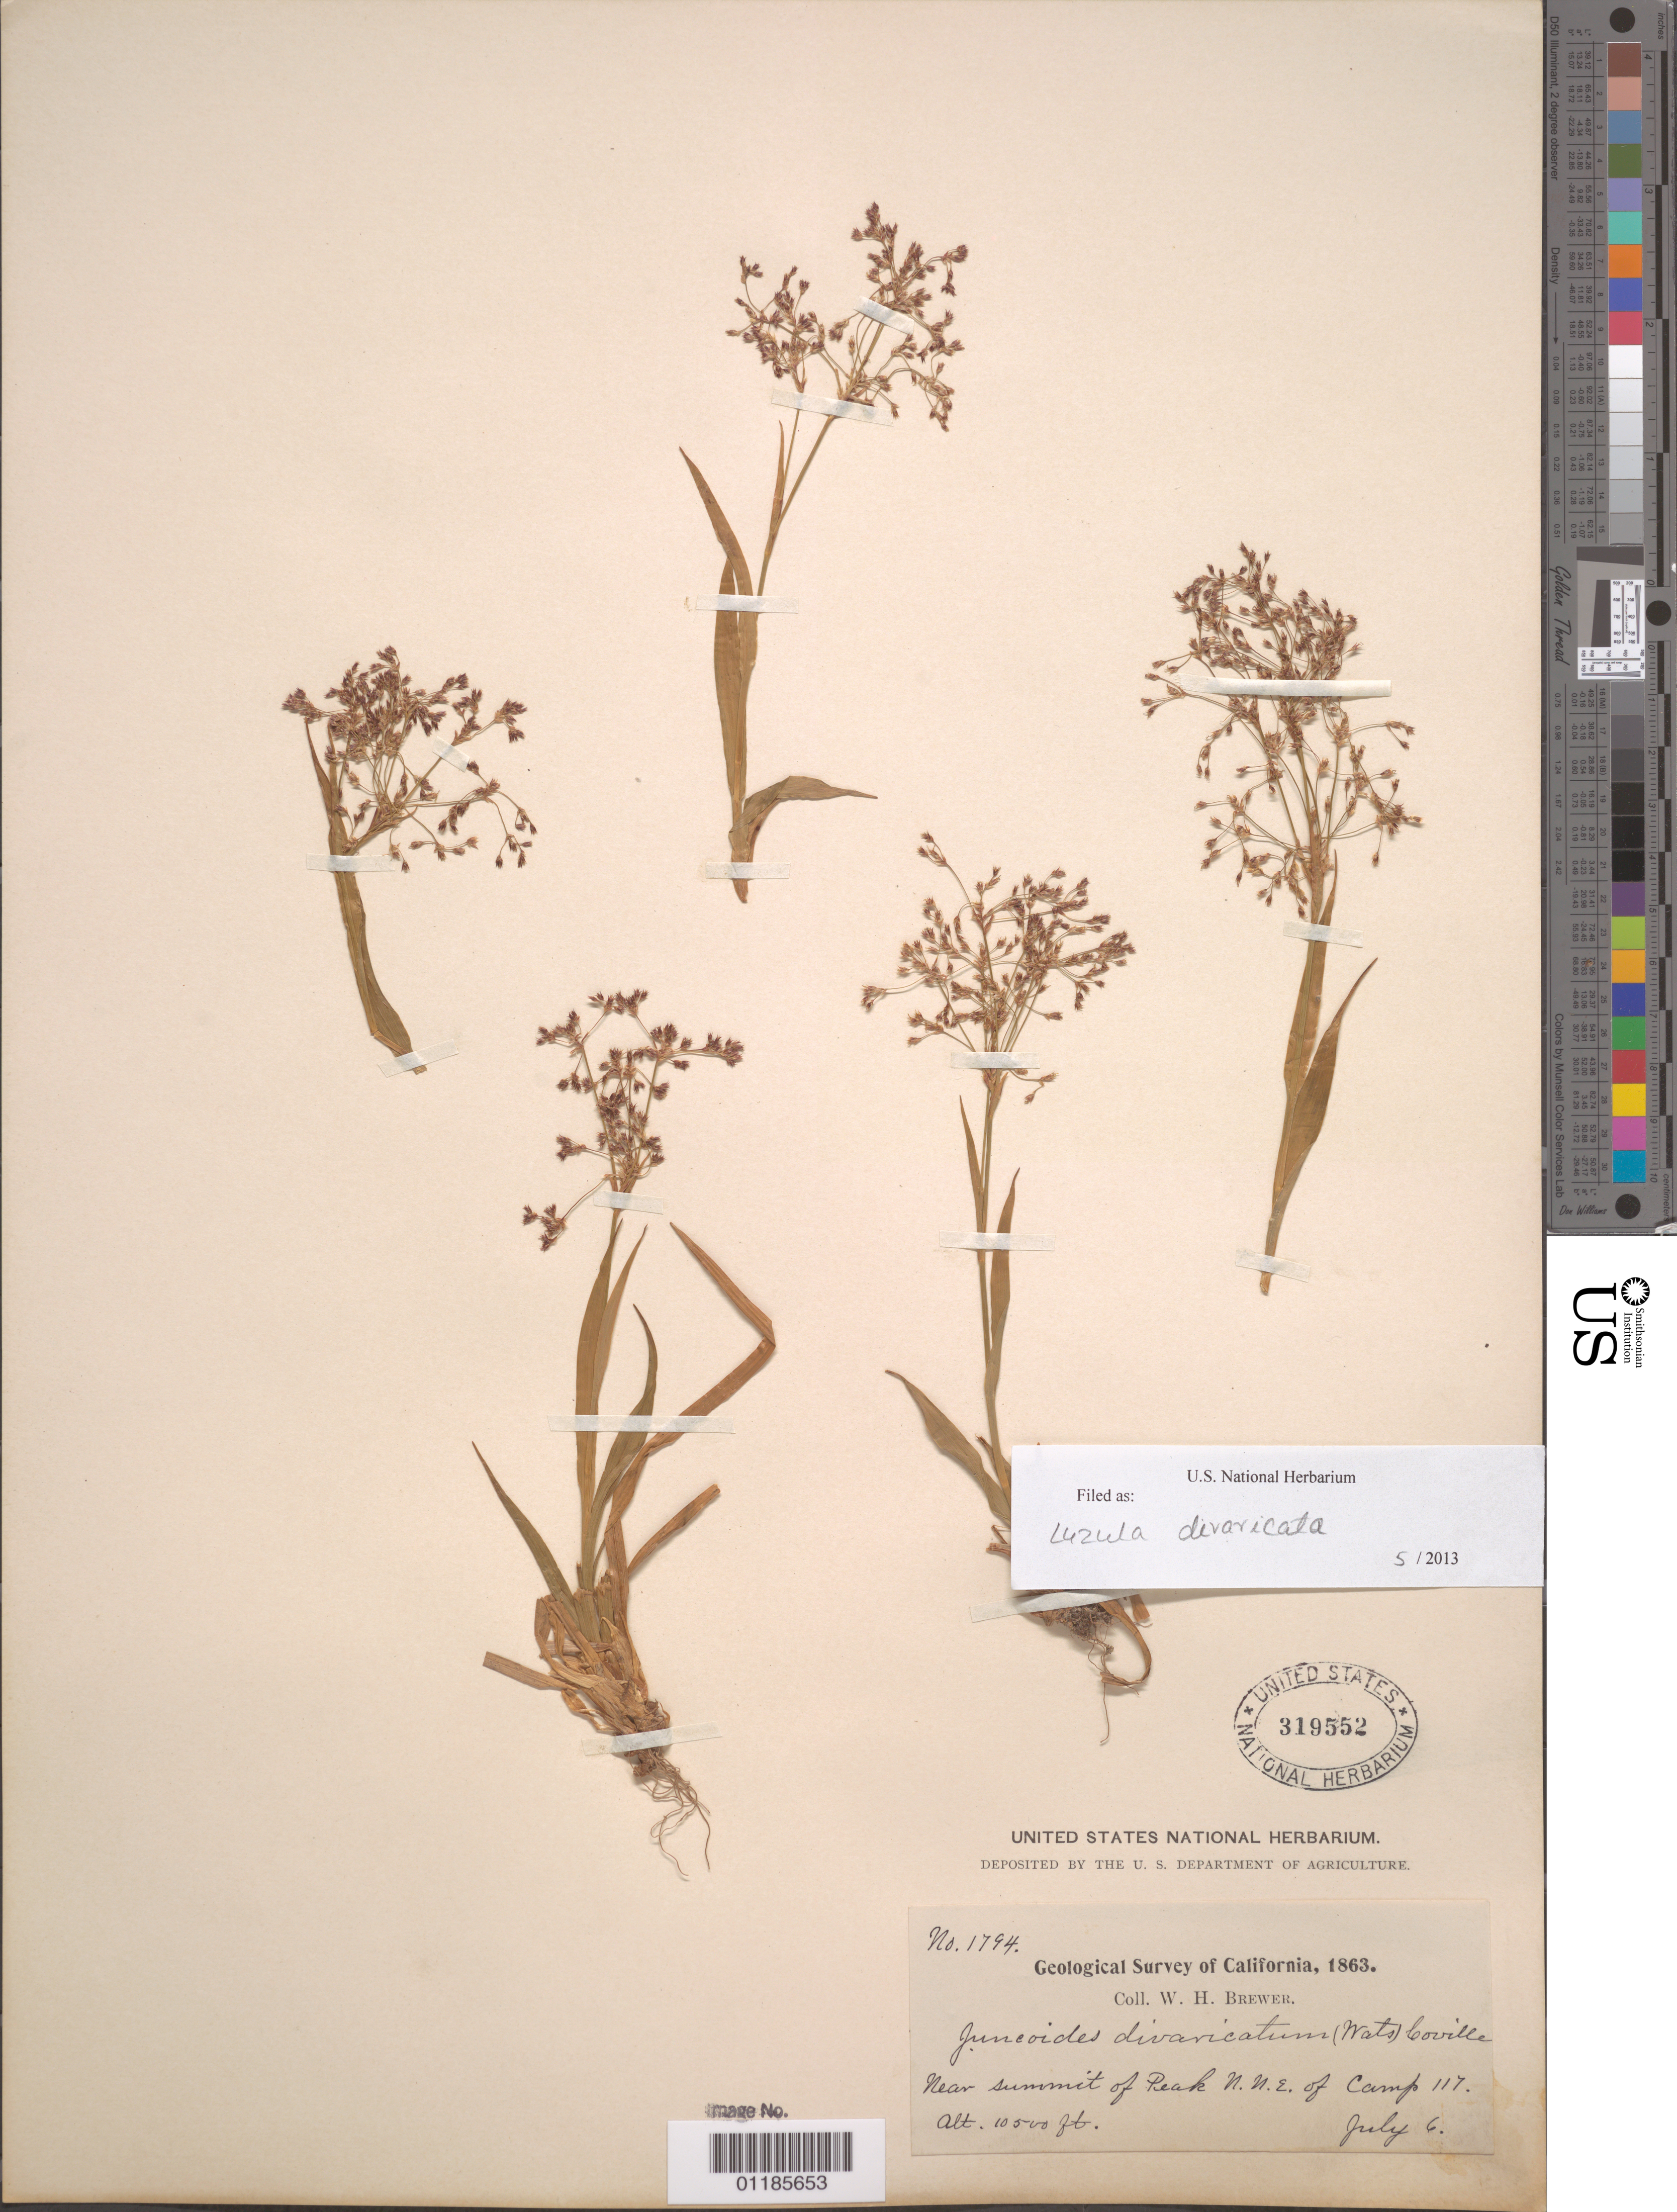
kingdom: Plantae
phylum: Tracheophyta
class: Liliopsida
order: Poales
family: Juncaceae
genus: Luzula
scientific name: Luzula divaricata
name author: S. Watson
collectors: W. H. Brewer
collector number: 1794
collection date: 1863-07-06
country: United States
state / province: California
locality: Near summit of Peak N. N. E. of Camp 117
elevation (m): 3200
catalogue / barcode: US 319552